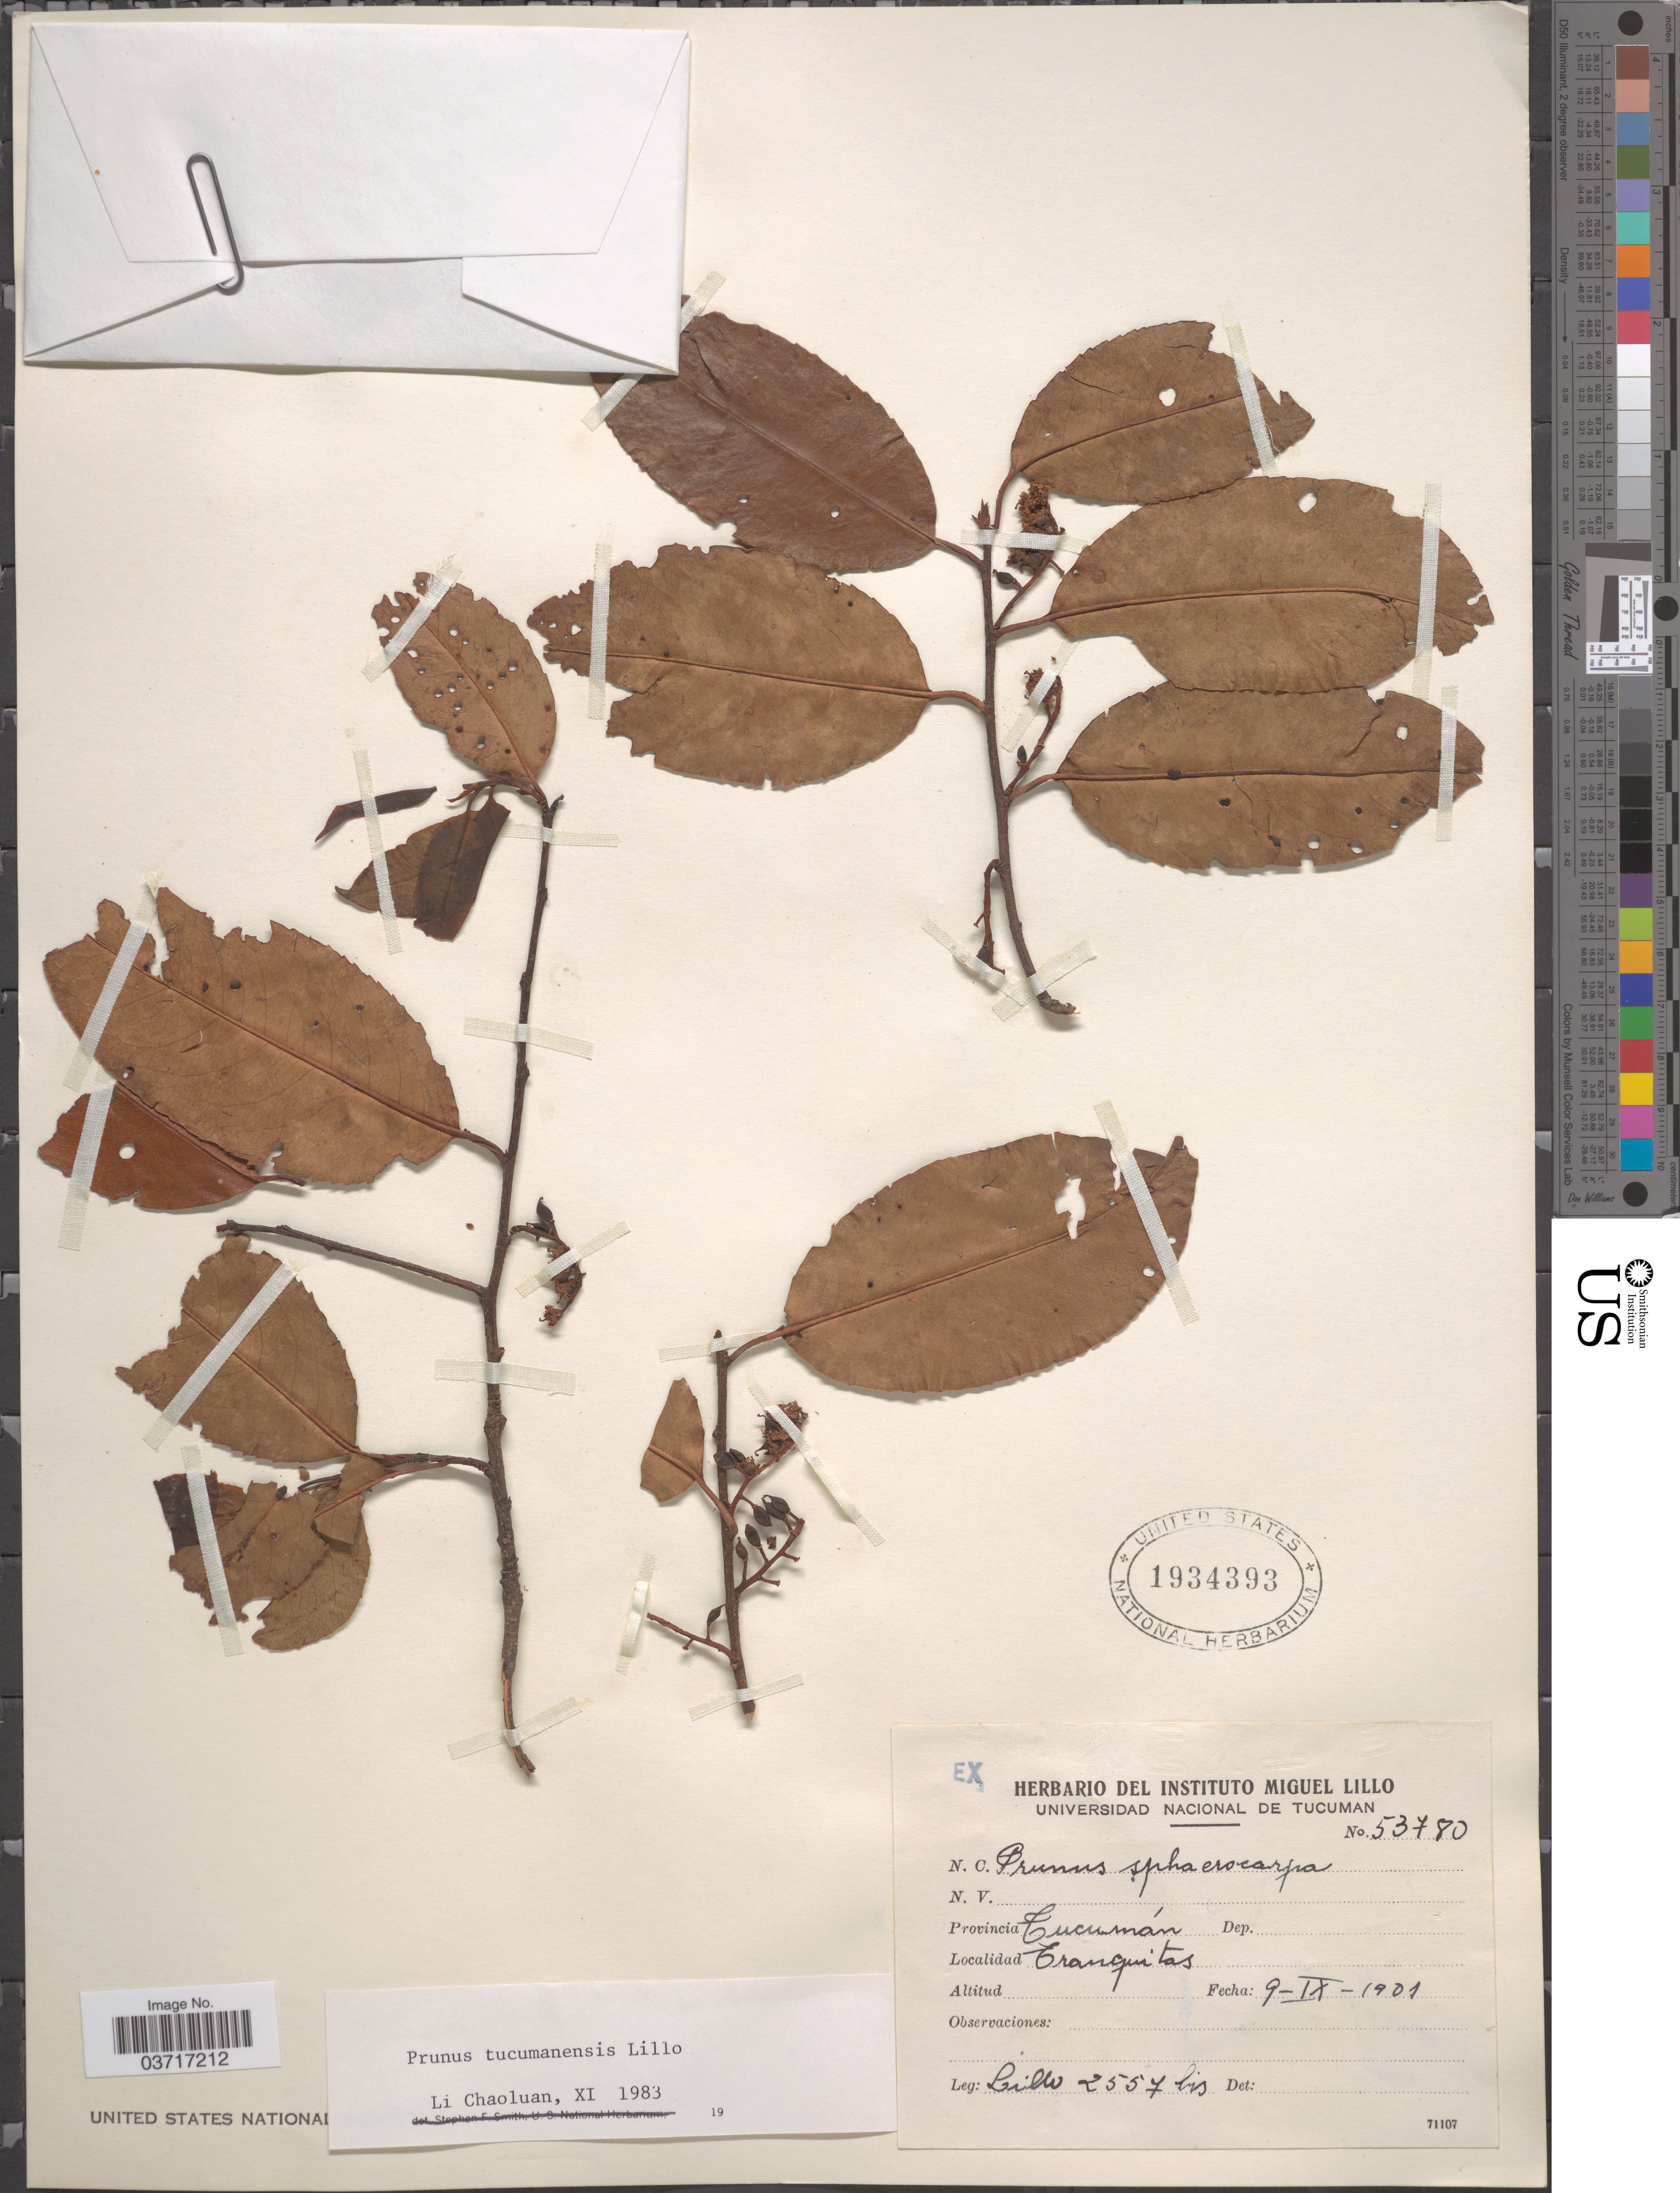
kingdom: Plantae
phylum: Tracheophyta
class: Magnoliopsida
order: Rosales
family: Rosaceae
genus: Prunus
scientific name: Prunus tucumanensis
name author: Lillo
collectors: M. Lillo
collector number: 2557bis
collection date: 1901-09-09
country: Argentina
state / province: Tucuman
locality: Tranquitas.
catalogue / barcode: US 1934393